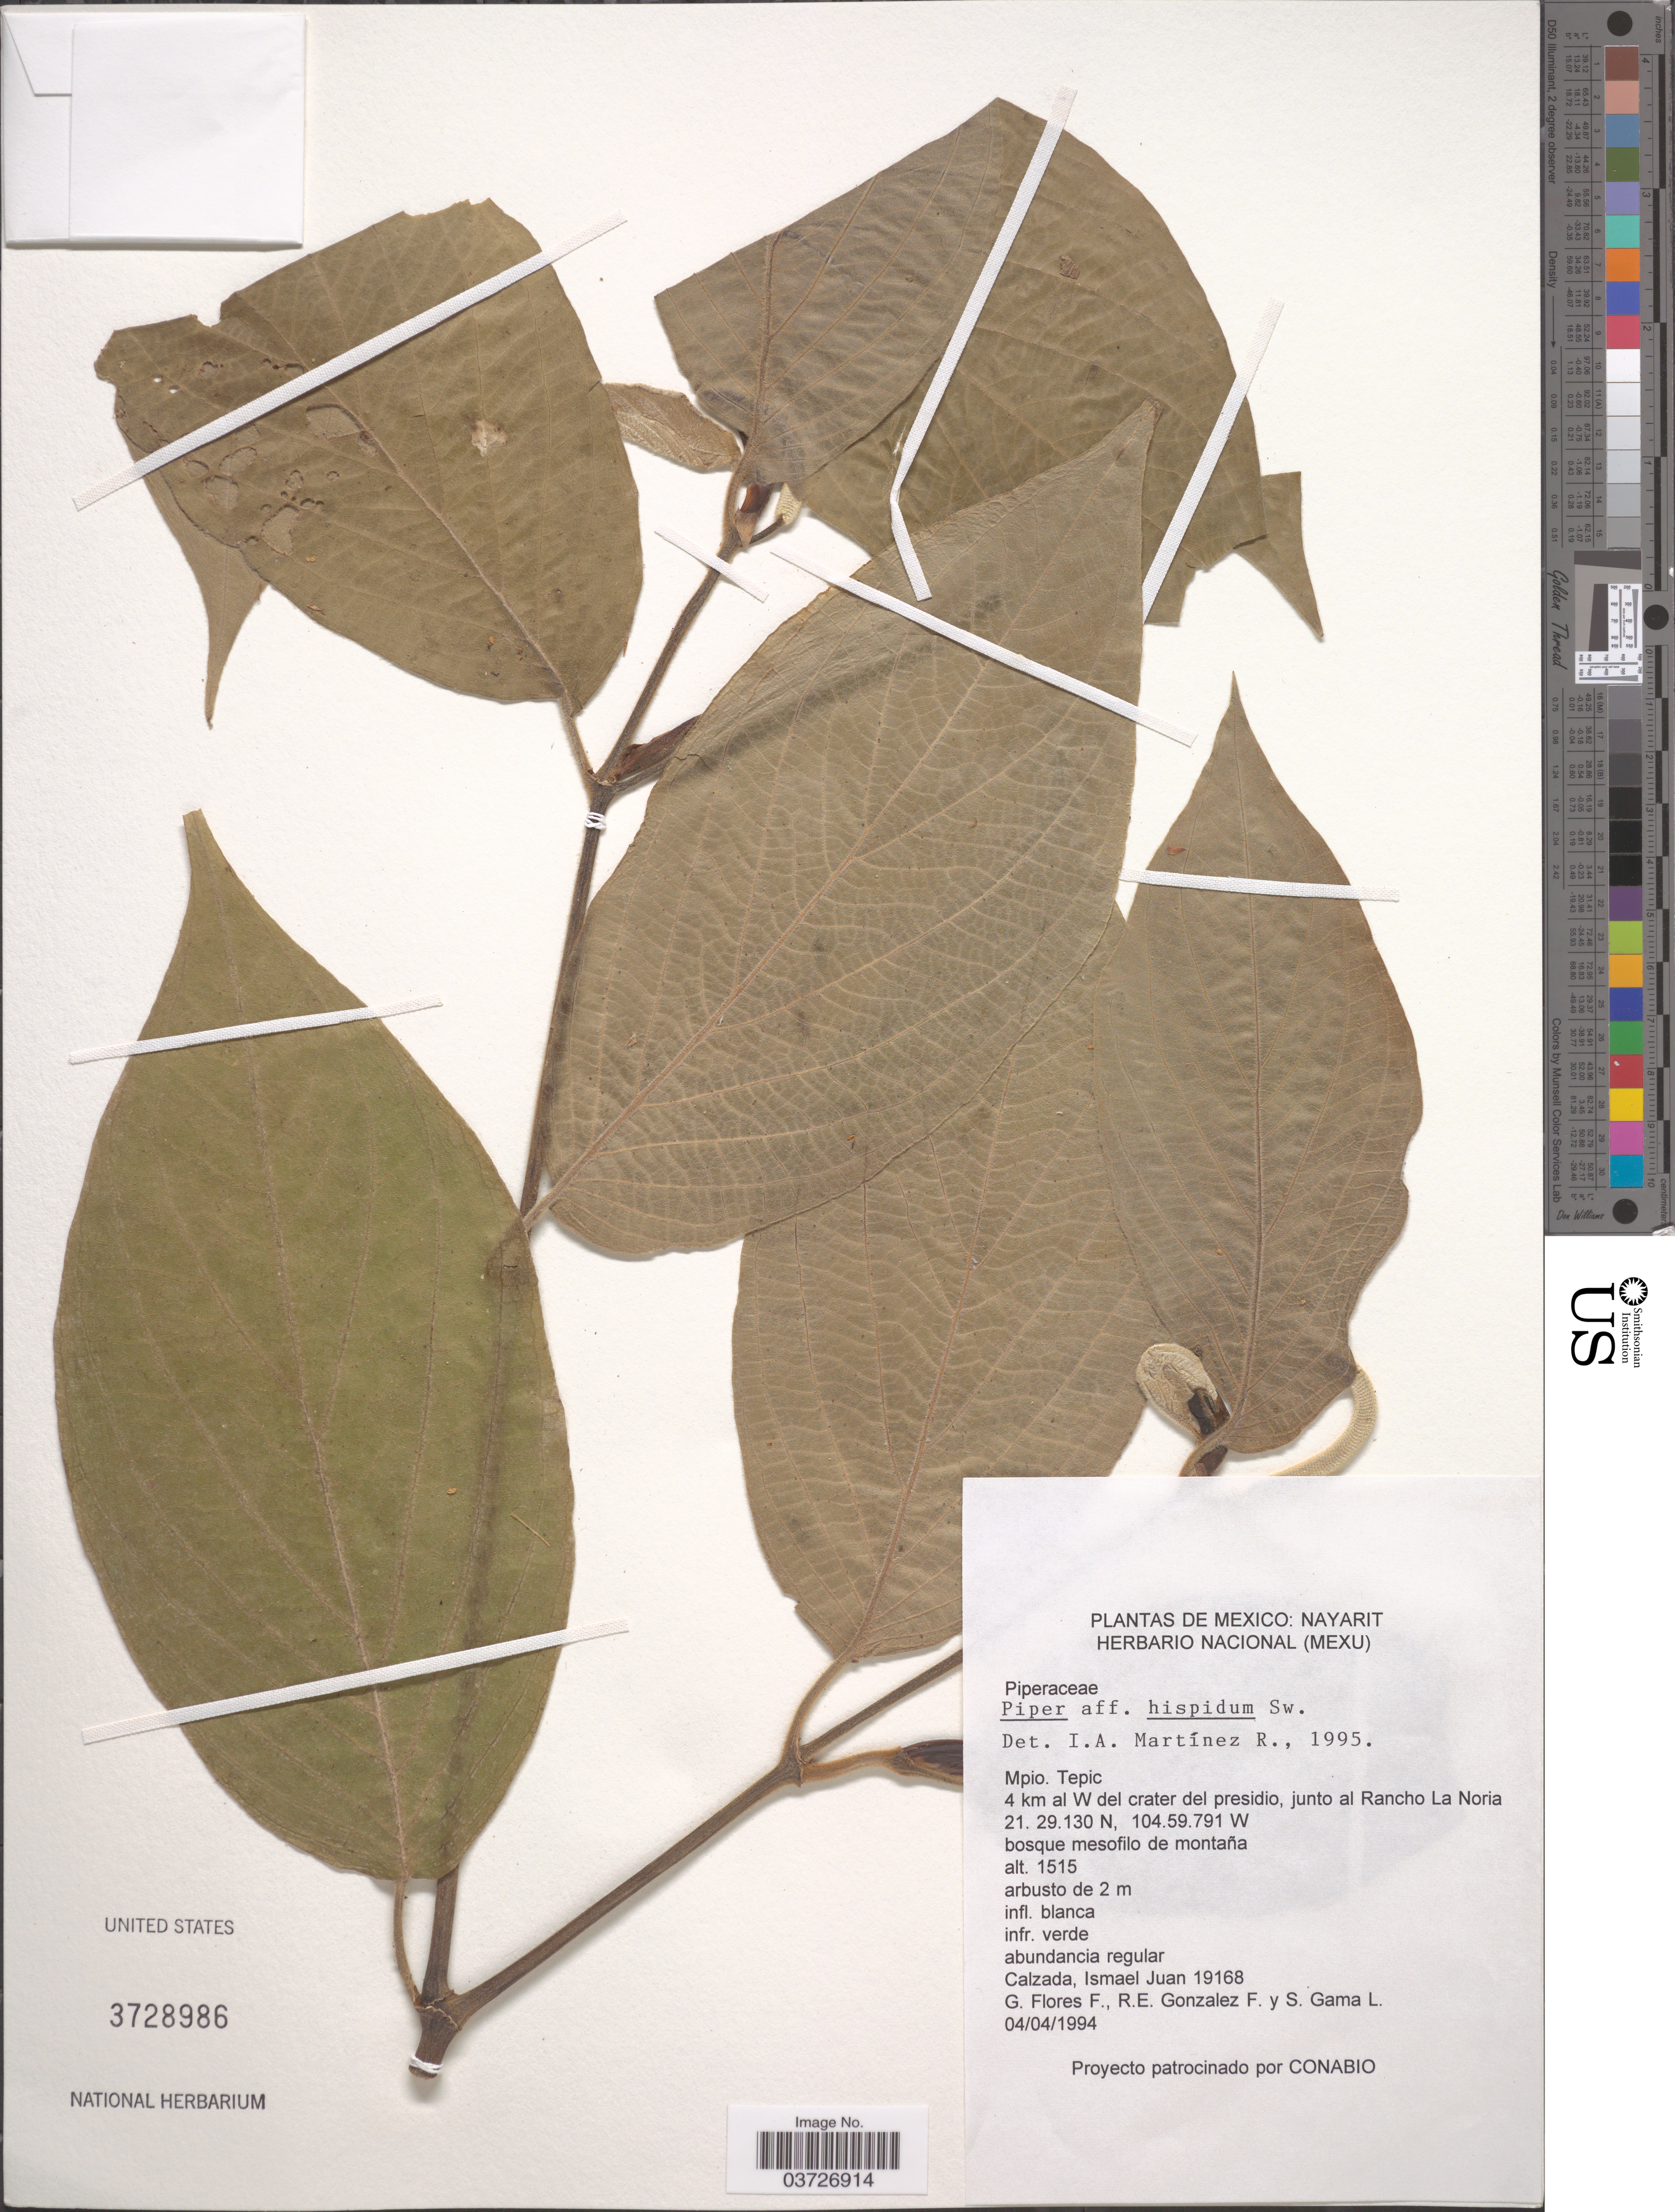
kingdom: Plantae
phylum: Tracheophyta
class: Magnoliopsida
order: Piperales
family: Piperaceae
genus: Piper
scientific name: Piper hispidum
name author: Sw.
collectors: J. I. Calzada, G. Flores F., R. E. Gonzalez F. & S. Gama López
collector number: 19168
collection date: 1994-04-04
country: Mexico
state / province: Nayarit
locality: Mpio. Tepic. 4 km al W del crater del presidio, junto al Rancho La Noria.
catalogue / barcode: US 3728986